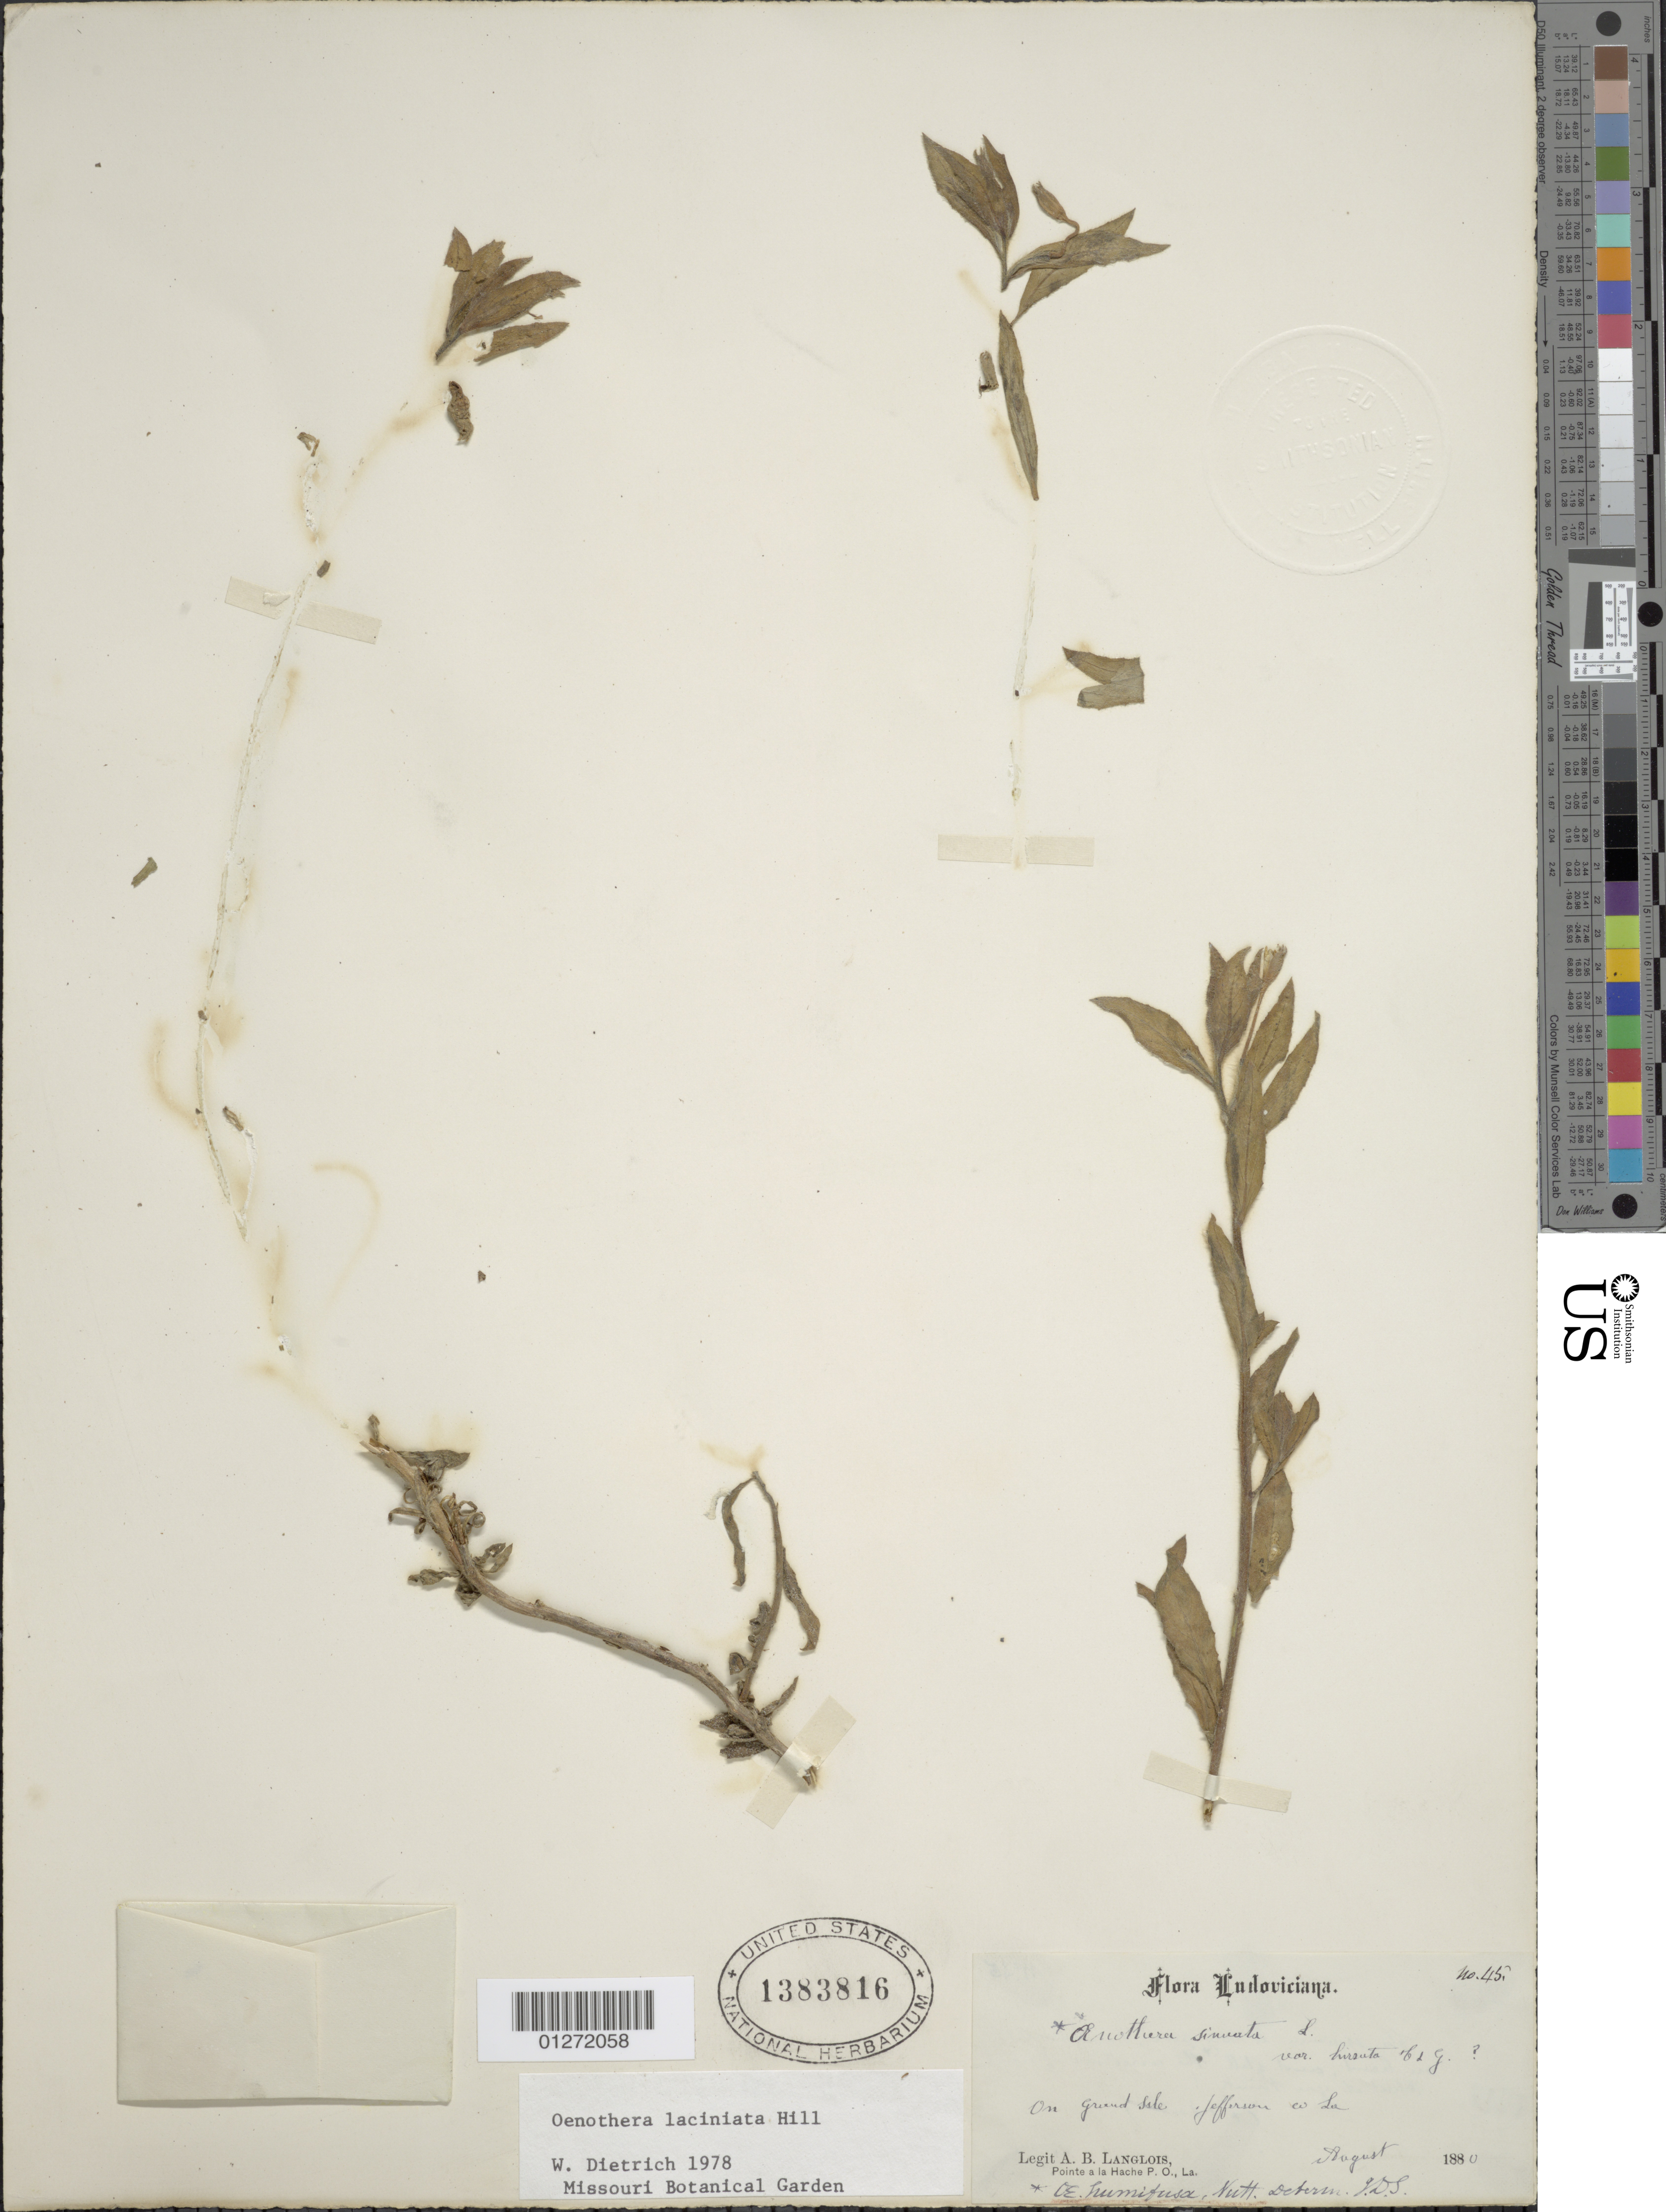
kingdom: Plantae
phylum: Tracheophyta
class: Magnoliopsida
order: Myrtales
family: Onagraceae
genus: Oenothera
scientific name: Oenothera laciniata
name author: Hill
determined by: Dietrich, W.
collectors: A. B. Langlois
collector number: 45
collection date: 1880-08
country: United States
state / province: Louisiana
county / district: Jefferson Parish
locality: Pointe a la Hache.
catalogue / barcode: US 1383816